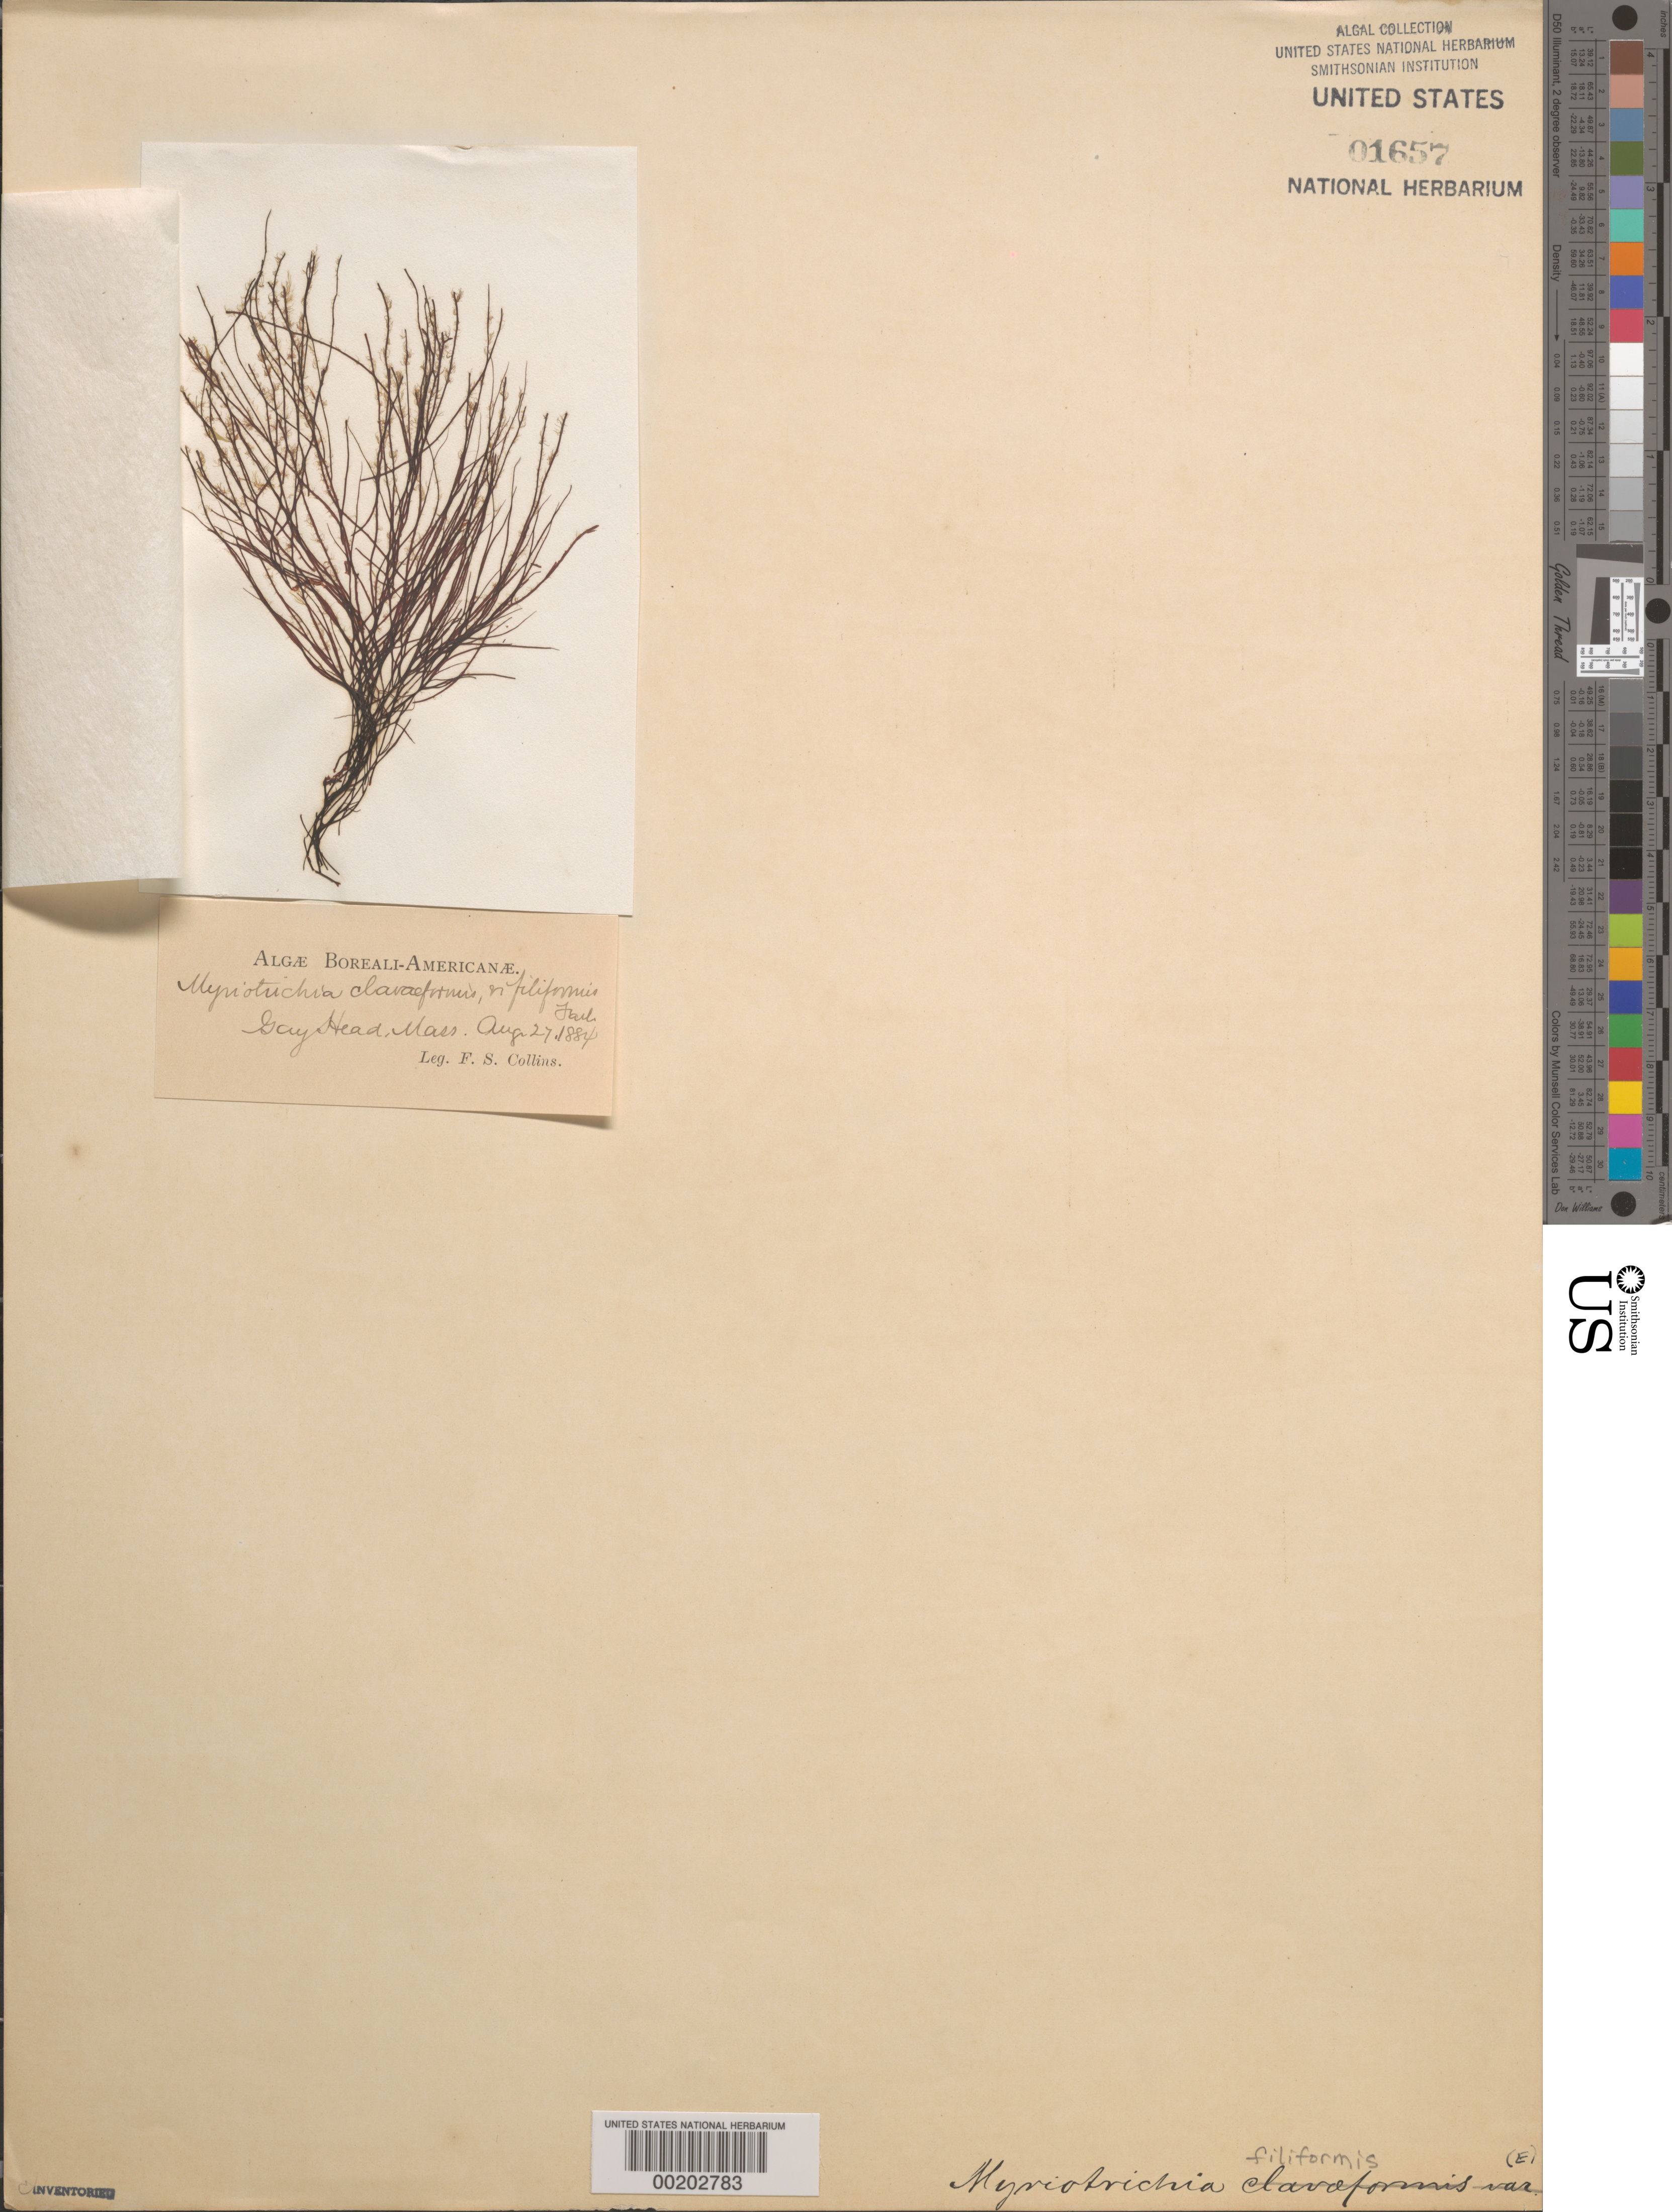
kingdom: Chromista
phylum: Ochrophyta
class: Phaeophyceae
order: Dictyosiphonales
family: Myriotrichiaceae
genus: Myriotrichia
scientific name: Myriotrichia clavaeformis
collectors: F. Collins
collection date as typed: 27 Aug 1884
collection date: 1884-08-27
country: United States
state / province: Massachusetts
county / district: Dukes County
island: Martha's Vineyard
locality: Gay Head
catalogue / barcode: US 1657